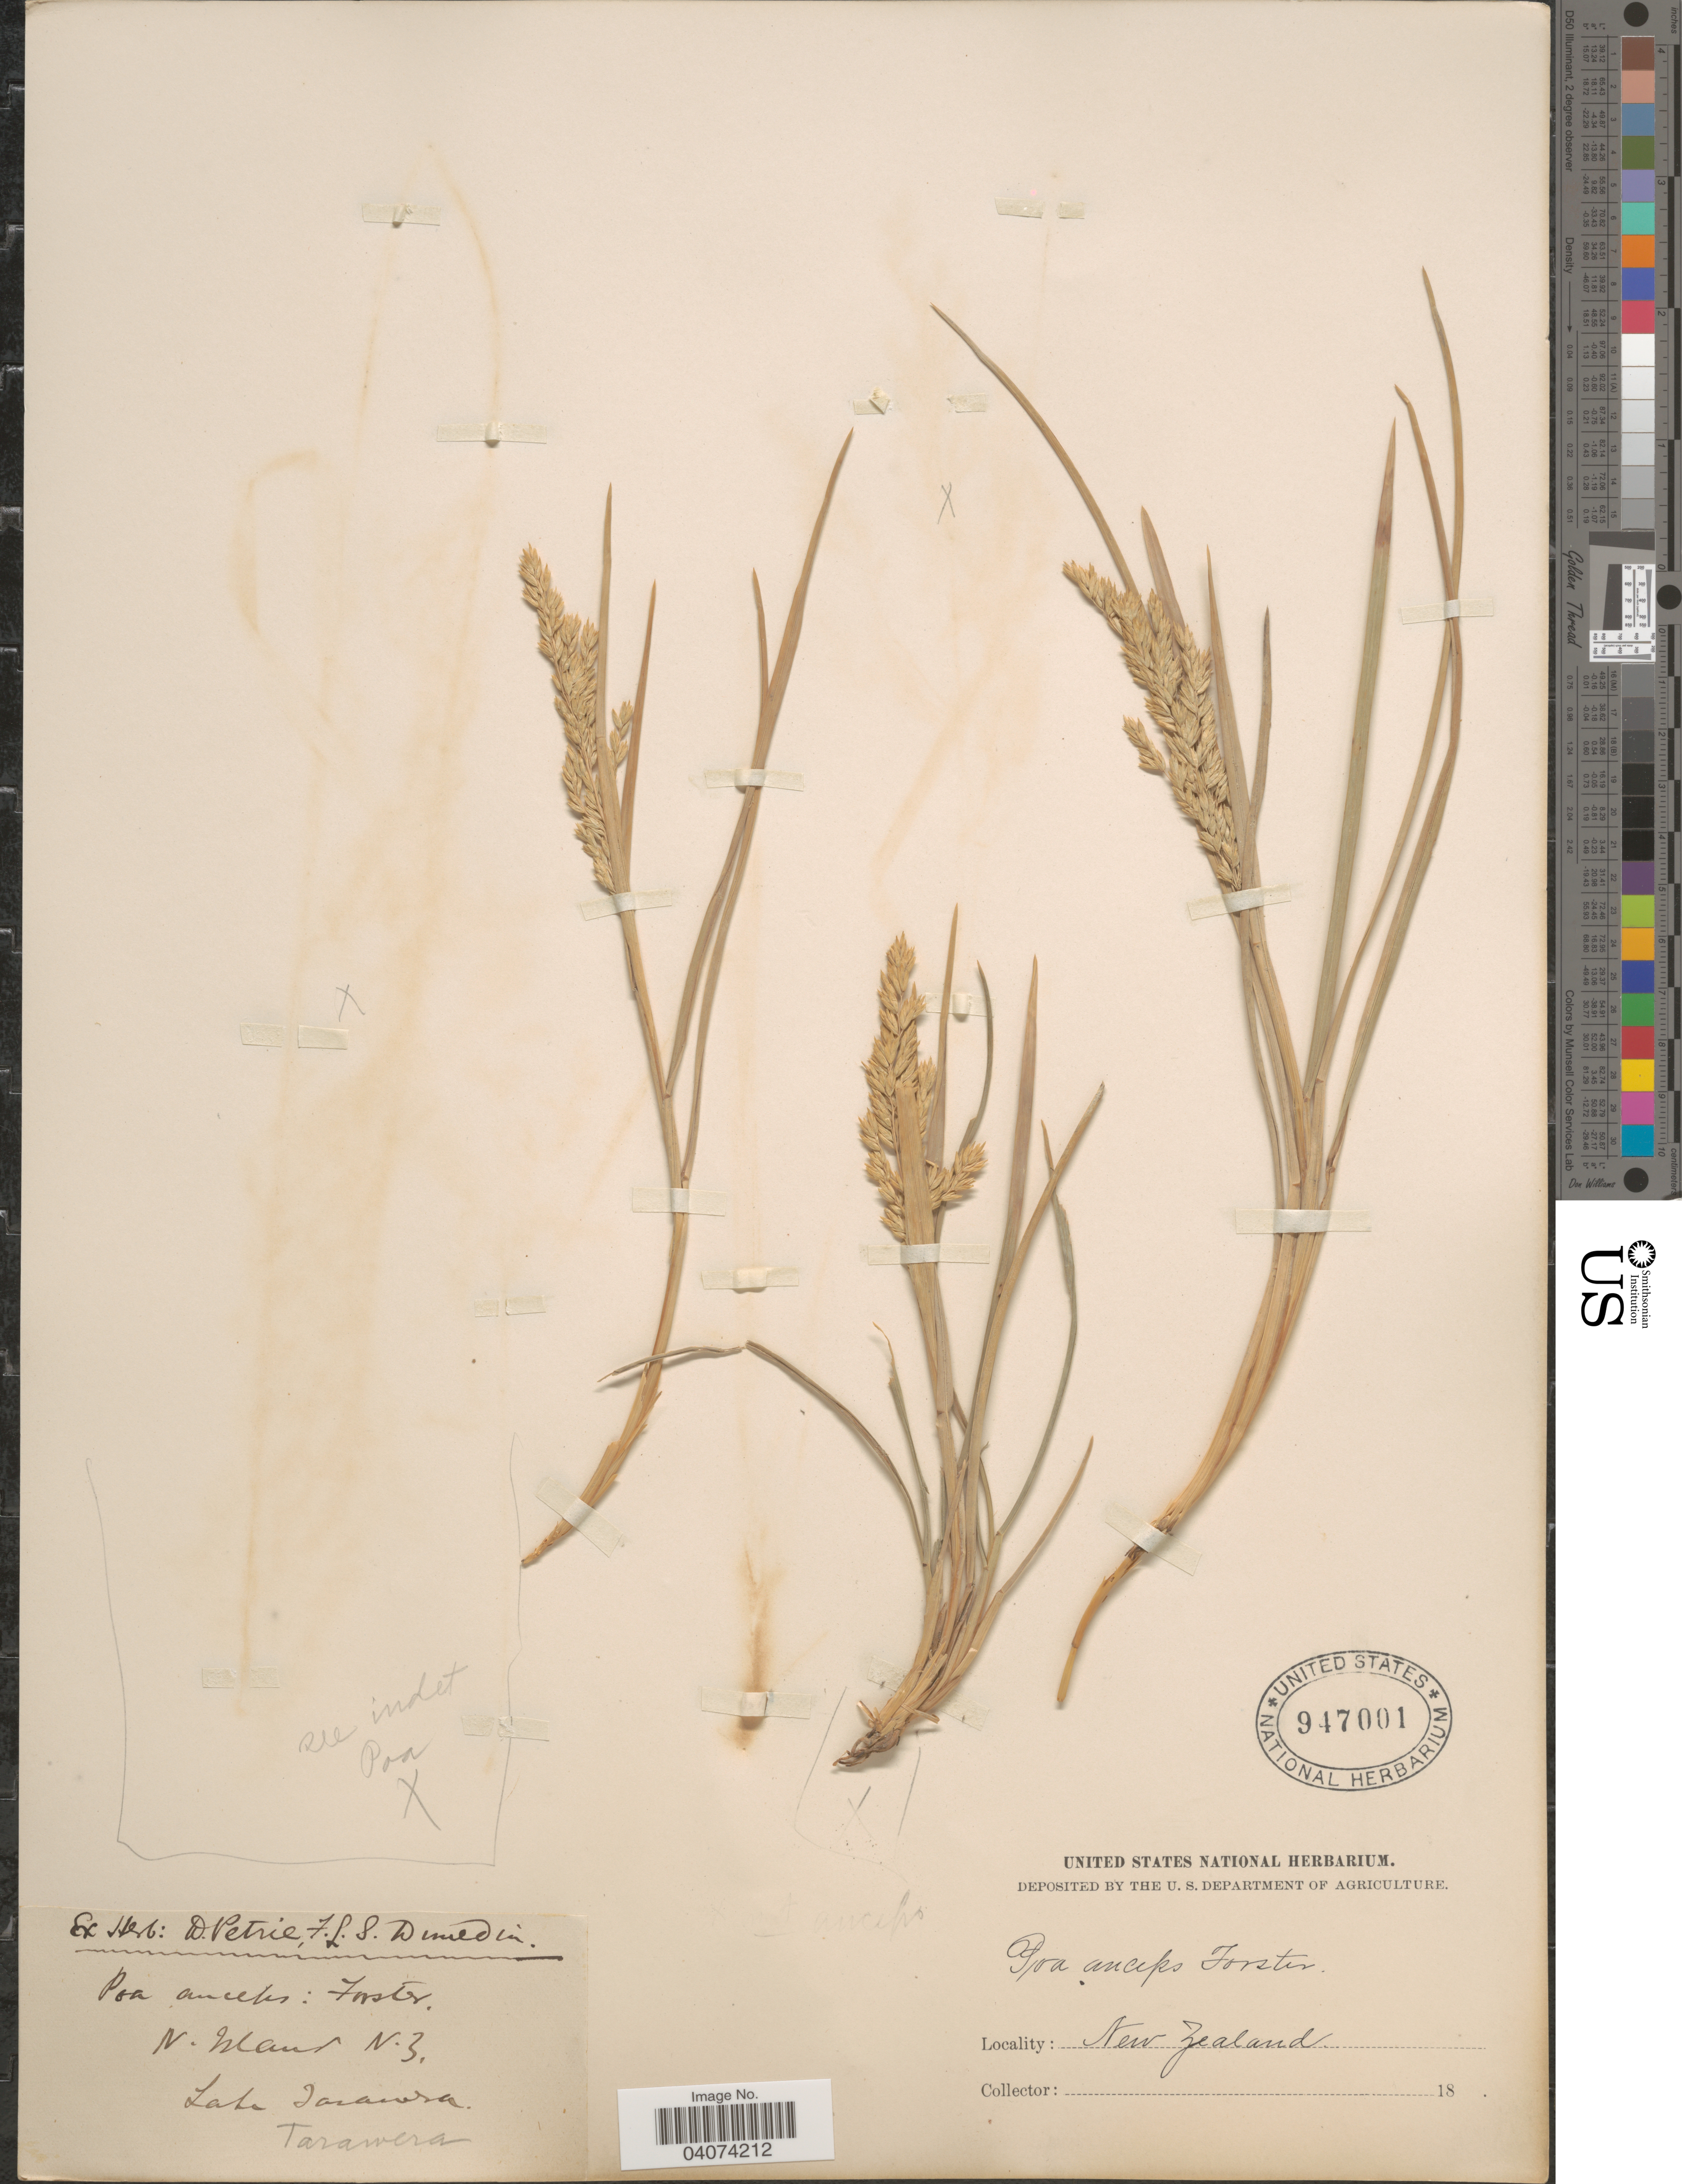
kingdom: Plantae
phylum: Tracheophyta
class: Liliopsida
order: Poales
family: Poaceae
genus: Poa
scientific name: Poa anceps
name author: G. Forst.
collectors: Ex Herb D. Petrie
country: New Zealand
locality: N. Island. Lake Tarawera.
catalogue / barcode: US 947001